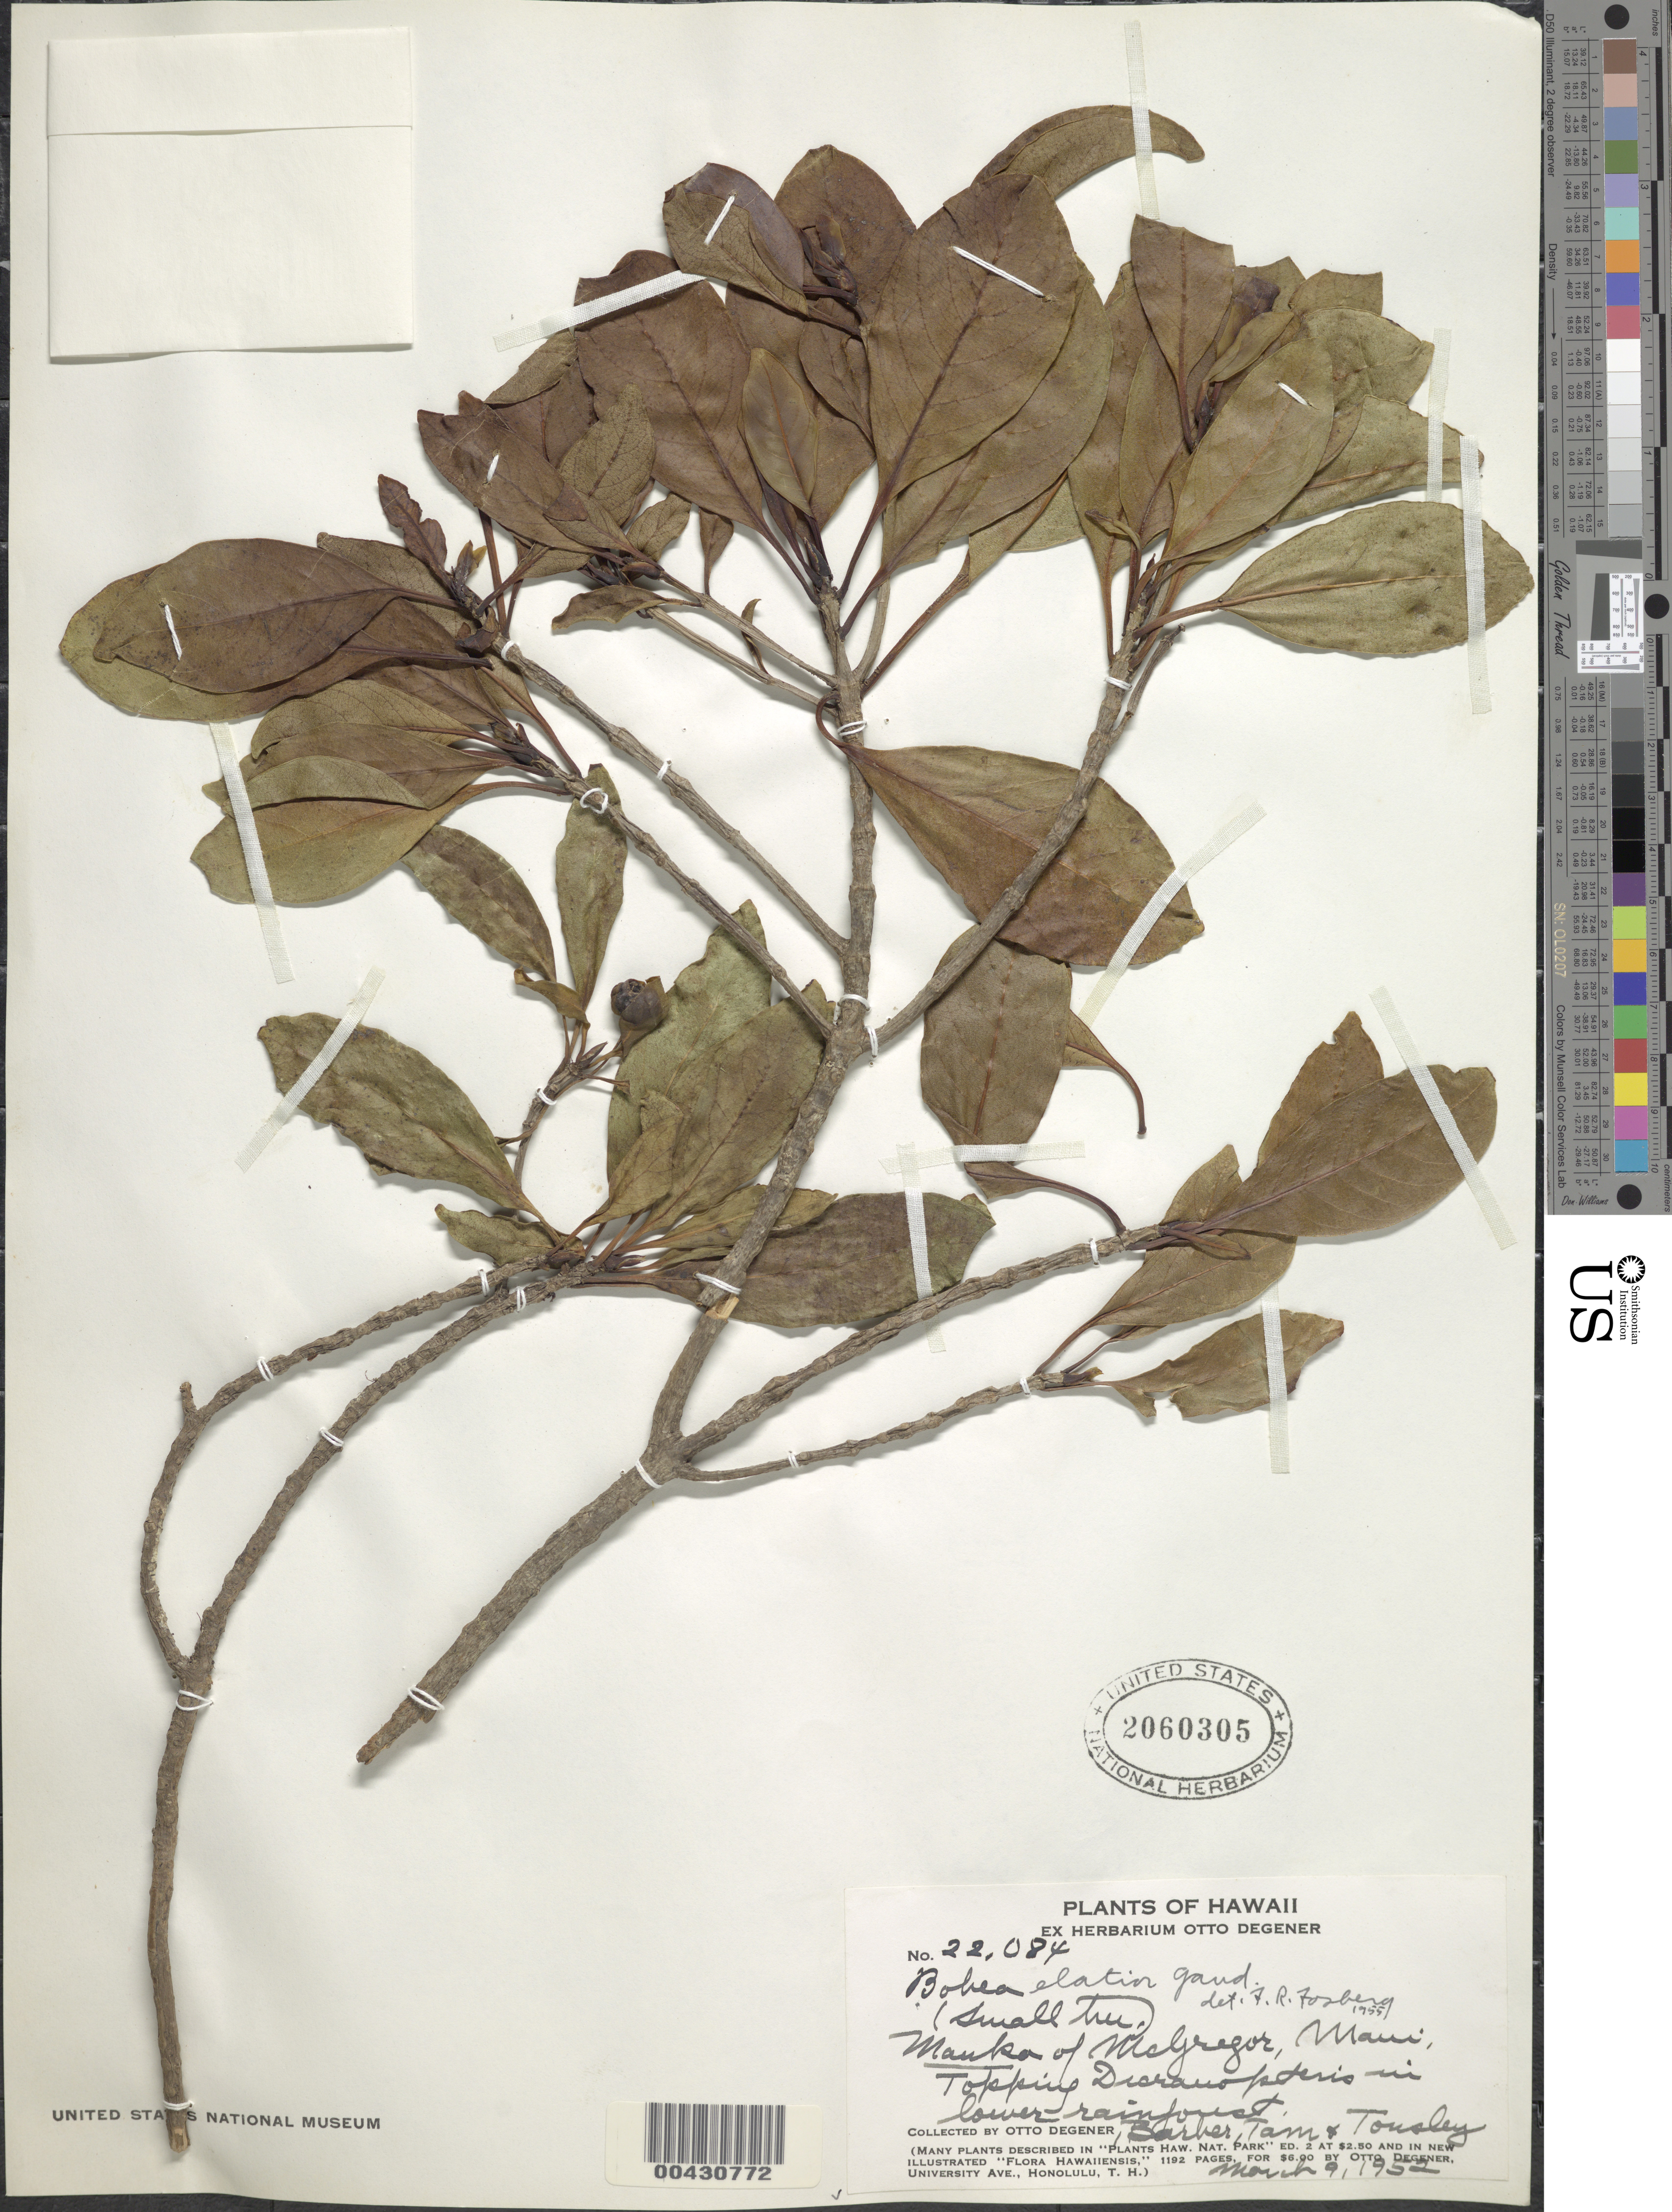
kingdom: Plantae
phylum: Tracheophyta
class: Magnoliopsida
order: Gentianales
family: Rubiaceae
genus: Bobea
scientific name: Bobea elatior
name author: Gaudich.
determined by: Fosberg, F. R.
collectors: O. Degener, Tam, Barber & -. Tousley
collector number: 22084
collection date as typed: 9 Mar 1952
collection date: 1952-03-09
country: United States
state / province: Hawaii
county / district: Maui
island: Maui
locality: Mauka of McGregor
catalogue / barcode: US 2060305